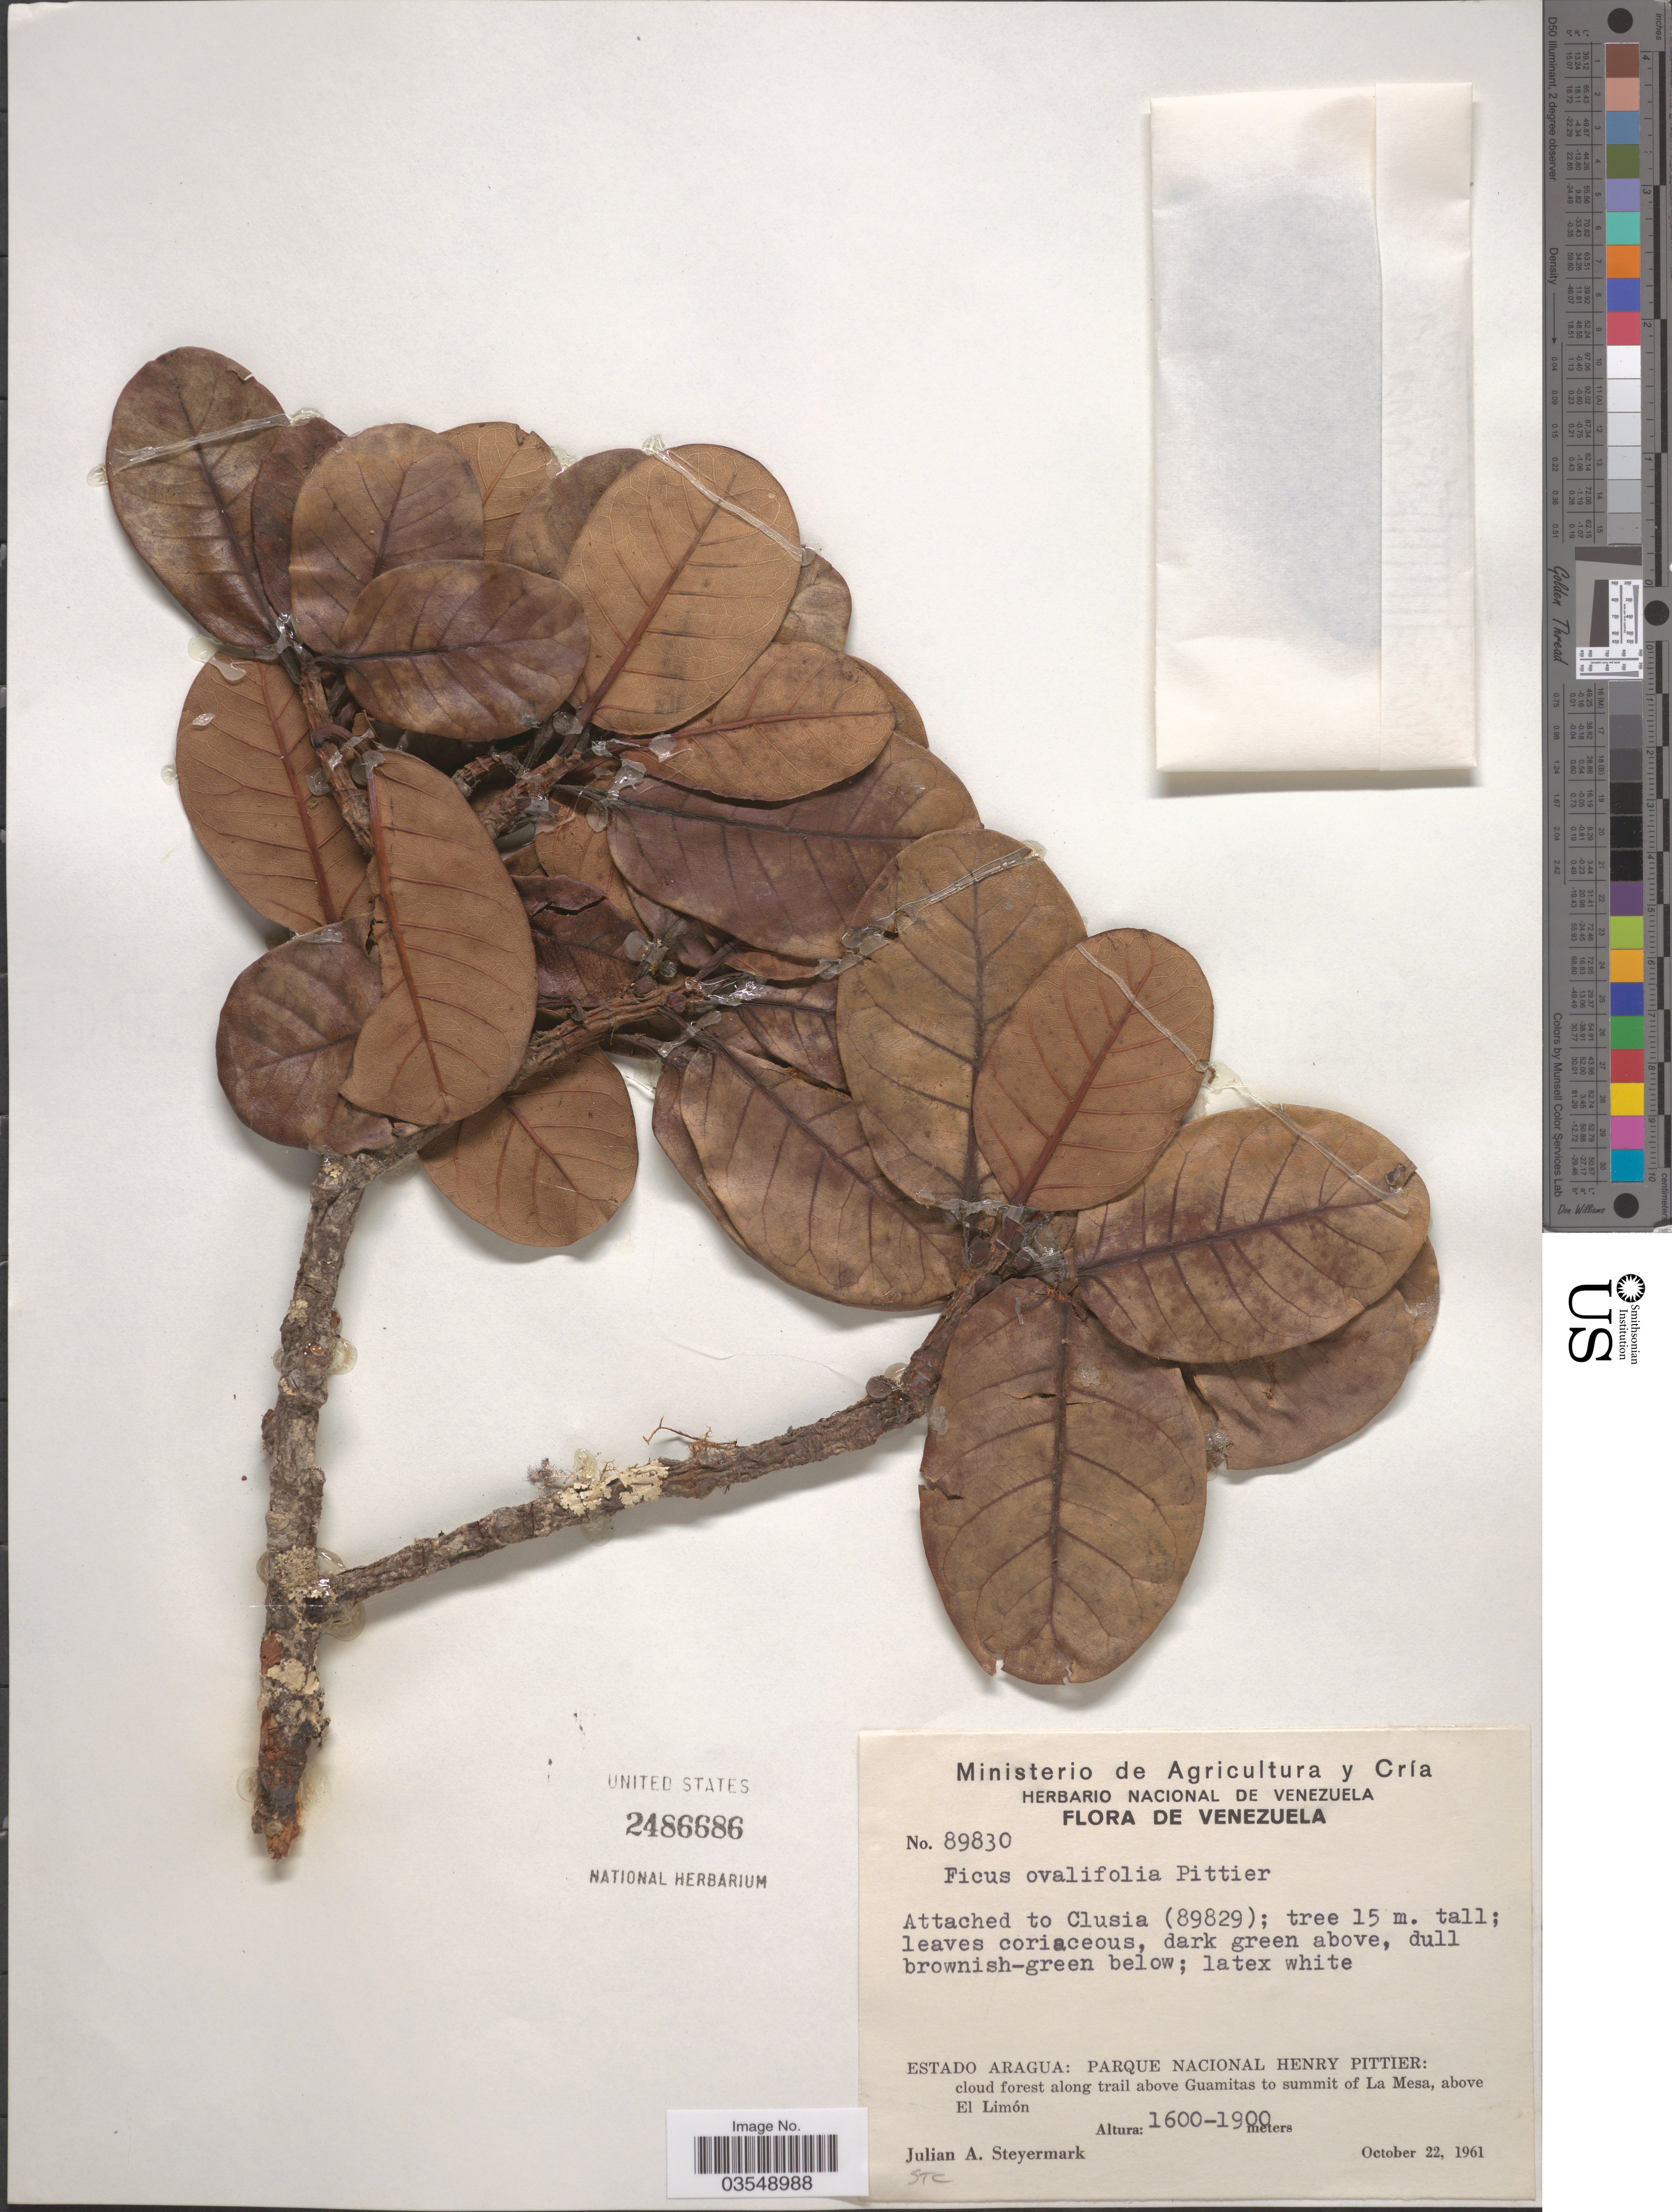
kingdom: Plantae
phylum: Tracheophyta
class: Magnoliopsida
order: Rosales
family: Moraceae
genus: Ficus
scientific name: Ficus ovalifolia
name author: Pittier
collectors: J. Steyermark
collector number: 89830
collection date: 1961-10-22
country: Venezuela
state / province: Aragua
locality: Estado Aragua: Parque Nacional Henry Pittier: cloud forest along trail above Guamitas to summit of La Mesa, above El Limón.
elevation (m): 1600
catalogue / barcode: US 2486686